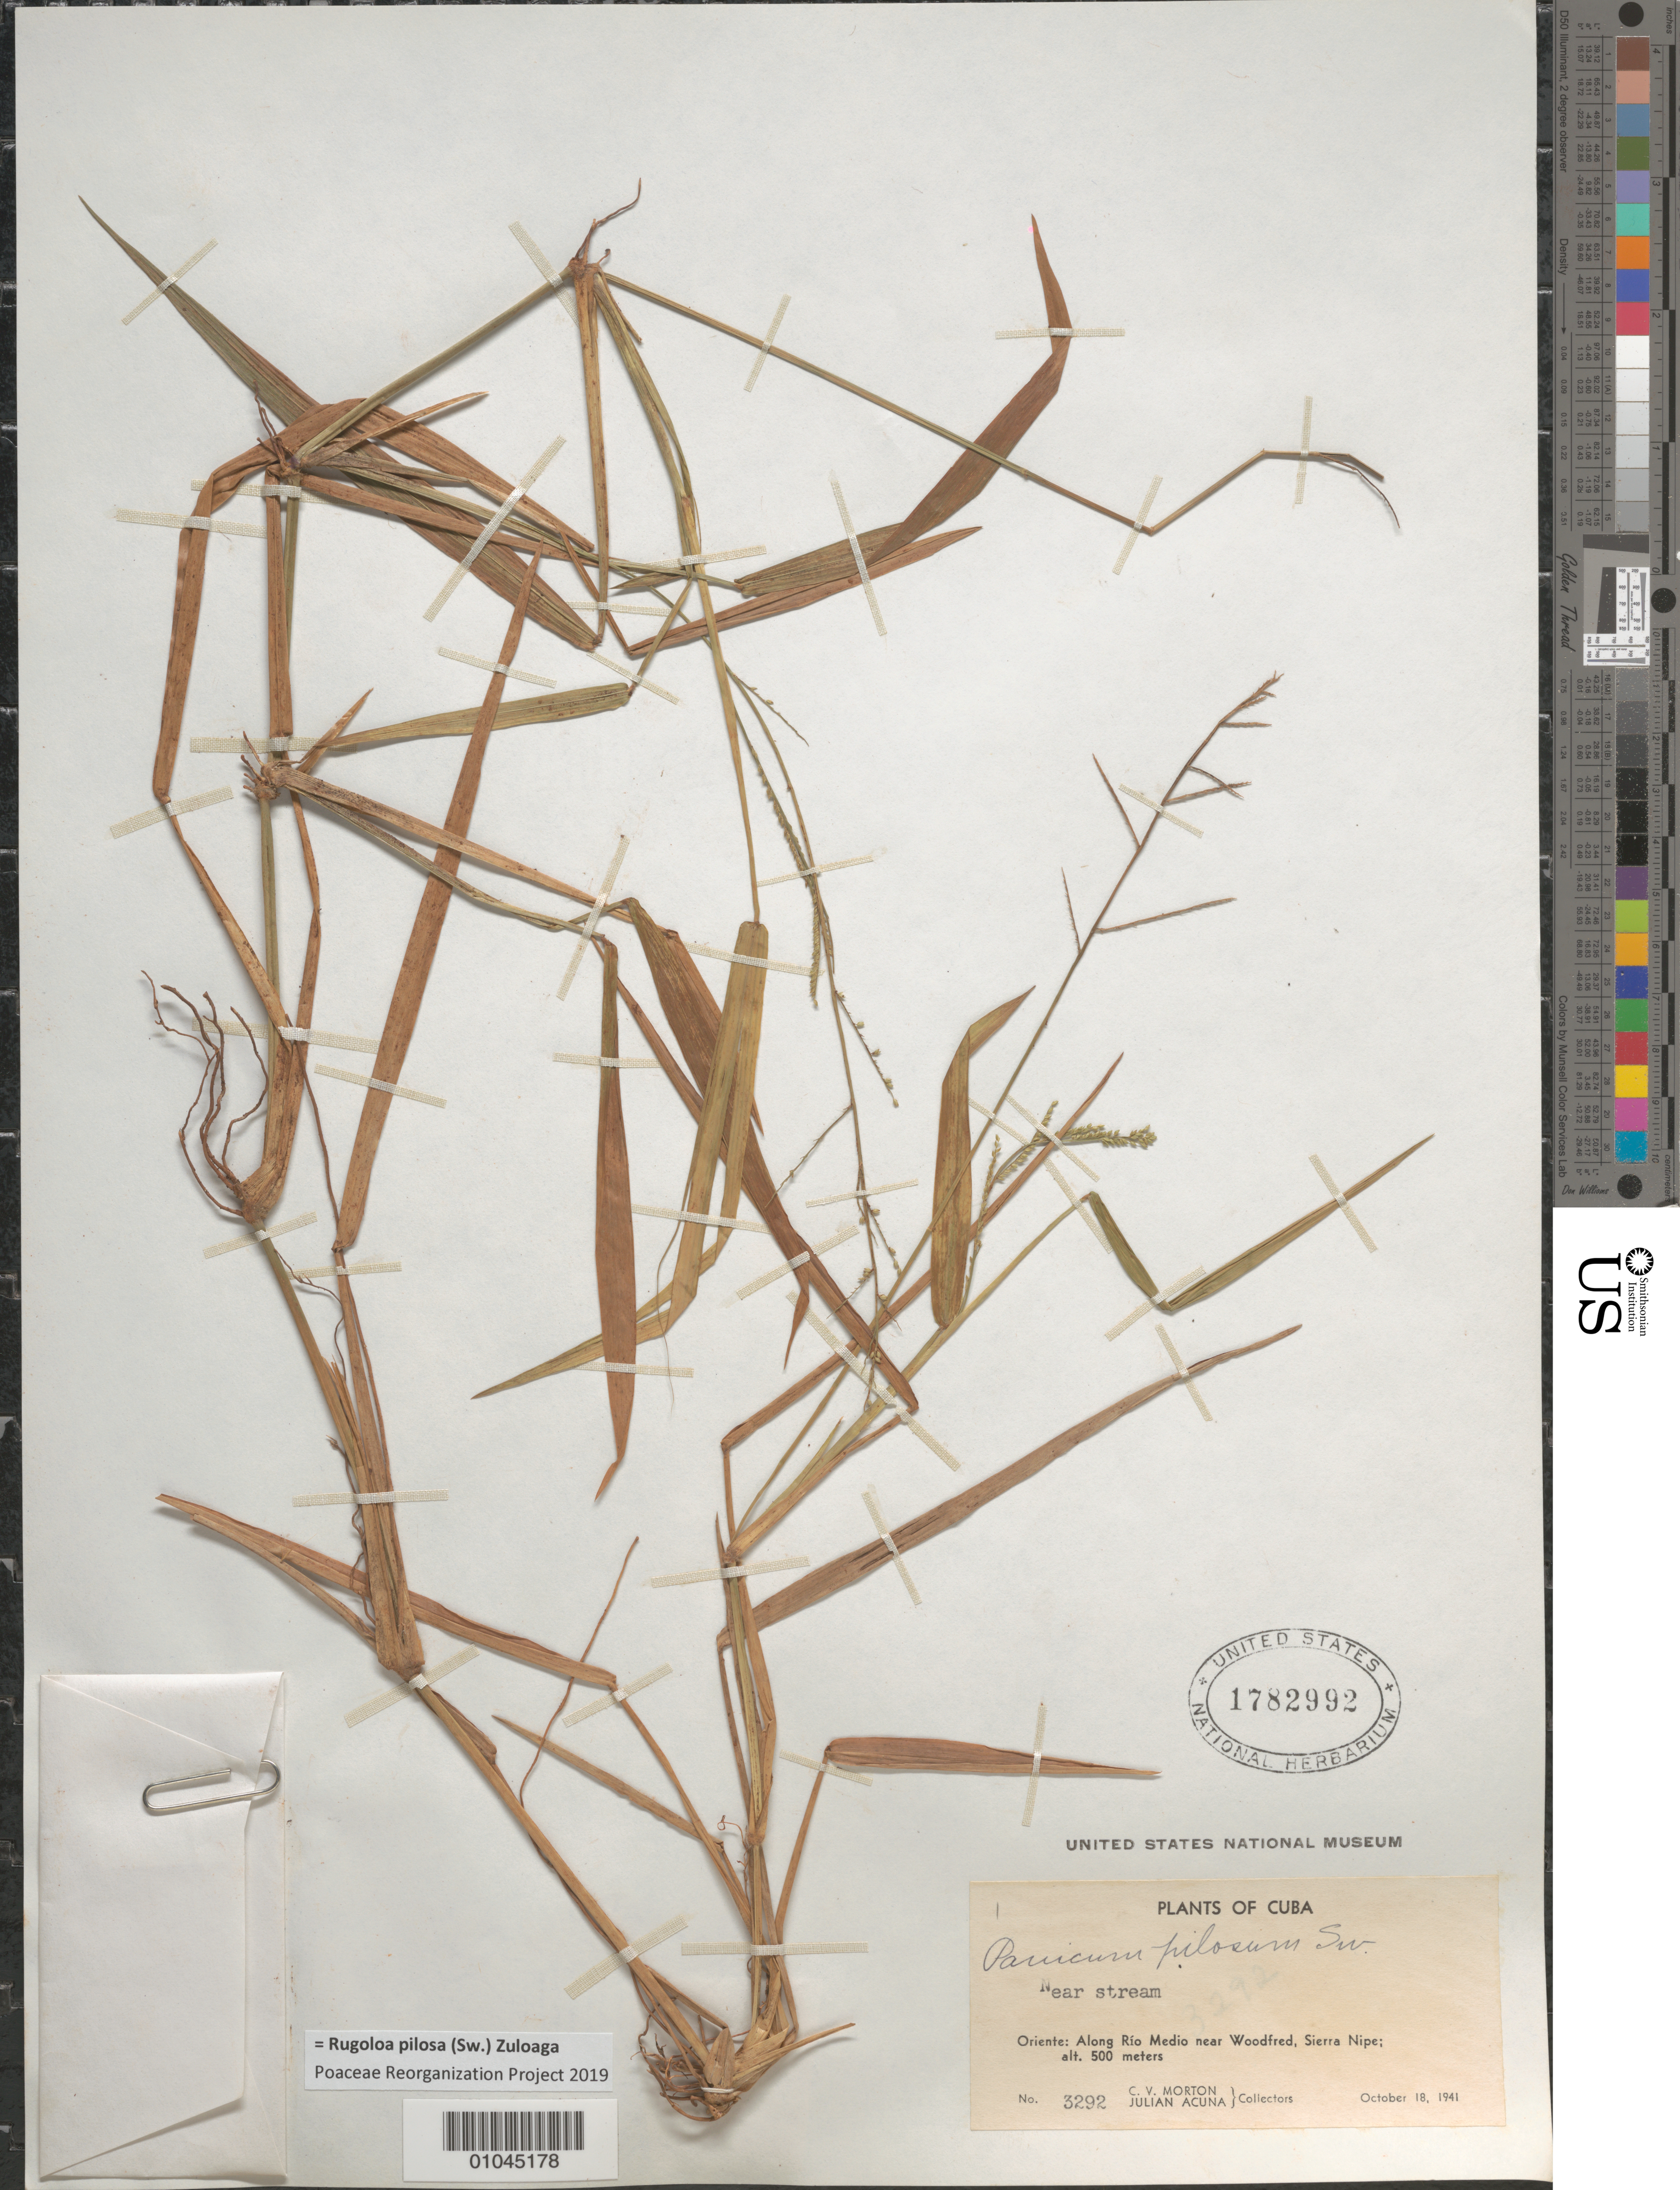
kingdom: Plantae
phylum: Tracheophyta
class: Liliopsida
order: Poales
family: Poaceae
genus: Panicum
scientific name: Panicum pilosum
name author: Sw.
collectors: C. V. Morton & J. Acuña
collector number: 3292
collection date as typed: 18 Oct 1941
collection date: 1941-10-18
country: Cuba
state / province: Holguín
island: Cuba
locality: Along Rio Medio near Woodfred, Sierra Nipe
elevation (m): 500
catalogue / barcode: US 1782992